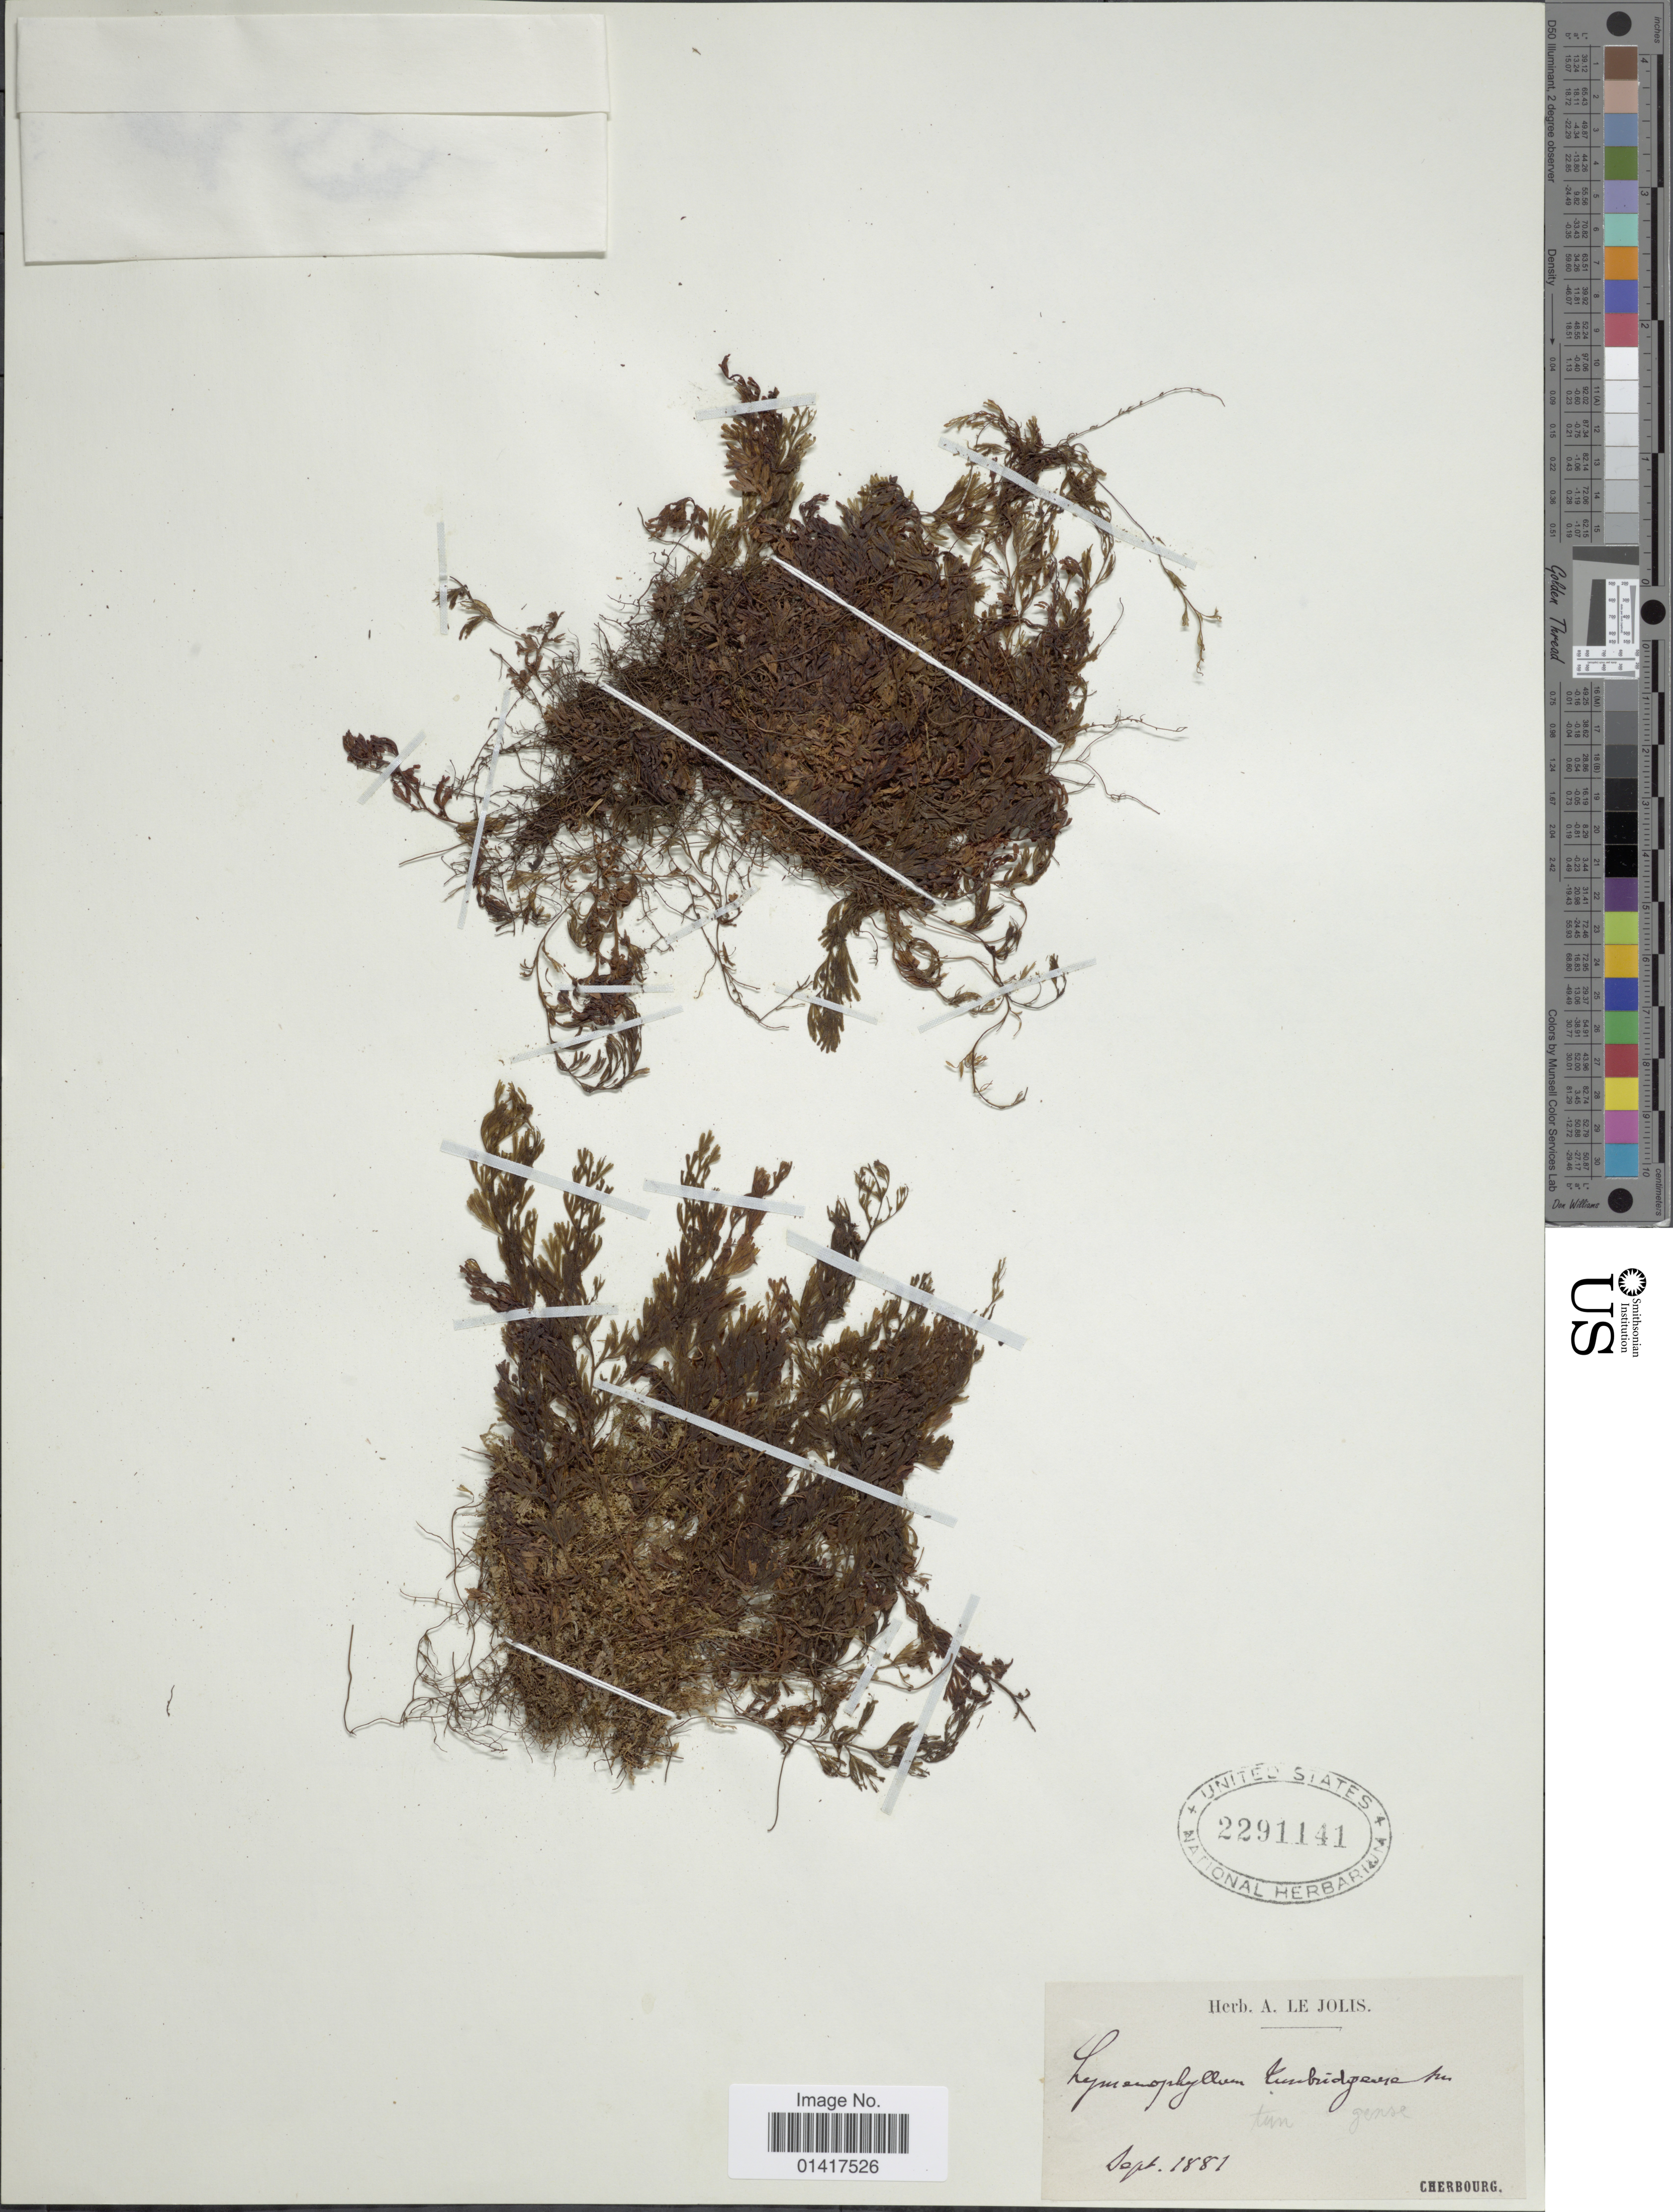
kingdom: Plantae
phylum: Tracheophyta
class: Polypodiopsida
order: Hymenophyllales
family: Hymenophyllaceae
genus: Hymenophyllum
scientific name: Hymenophyllum tunbrigense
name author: (L.) Small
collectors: Le Jolis, A. F. (herbarium)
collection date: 1881-09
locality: Cherbourg [interpreted]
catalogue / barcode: US 2291141